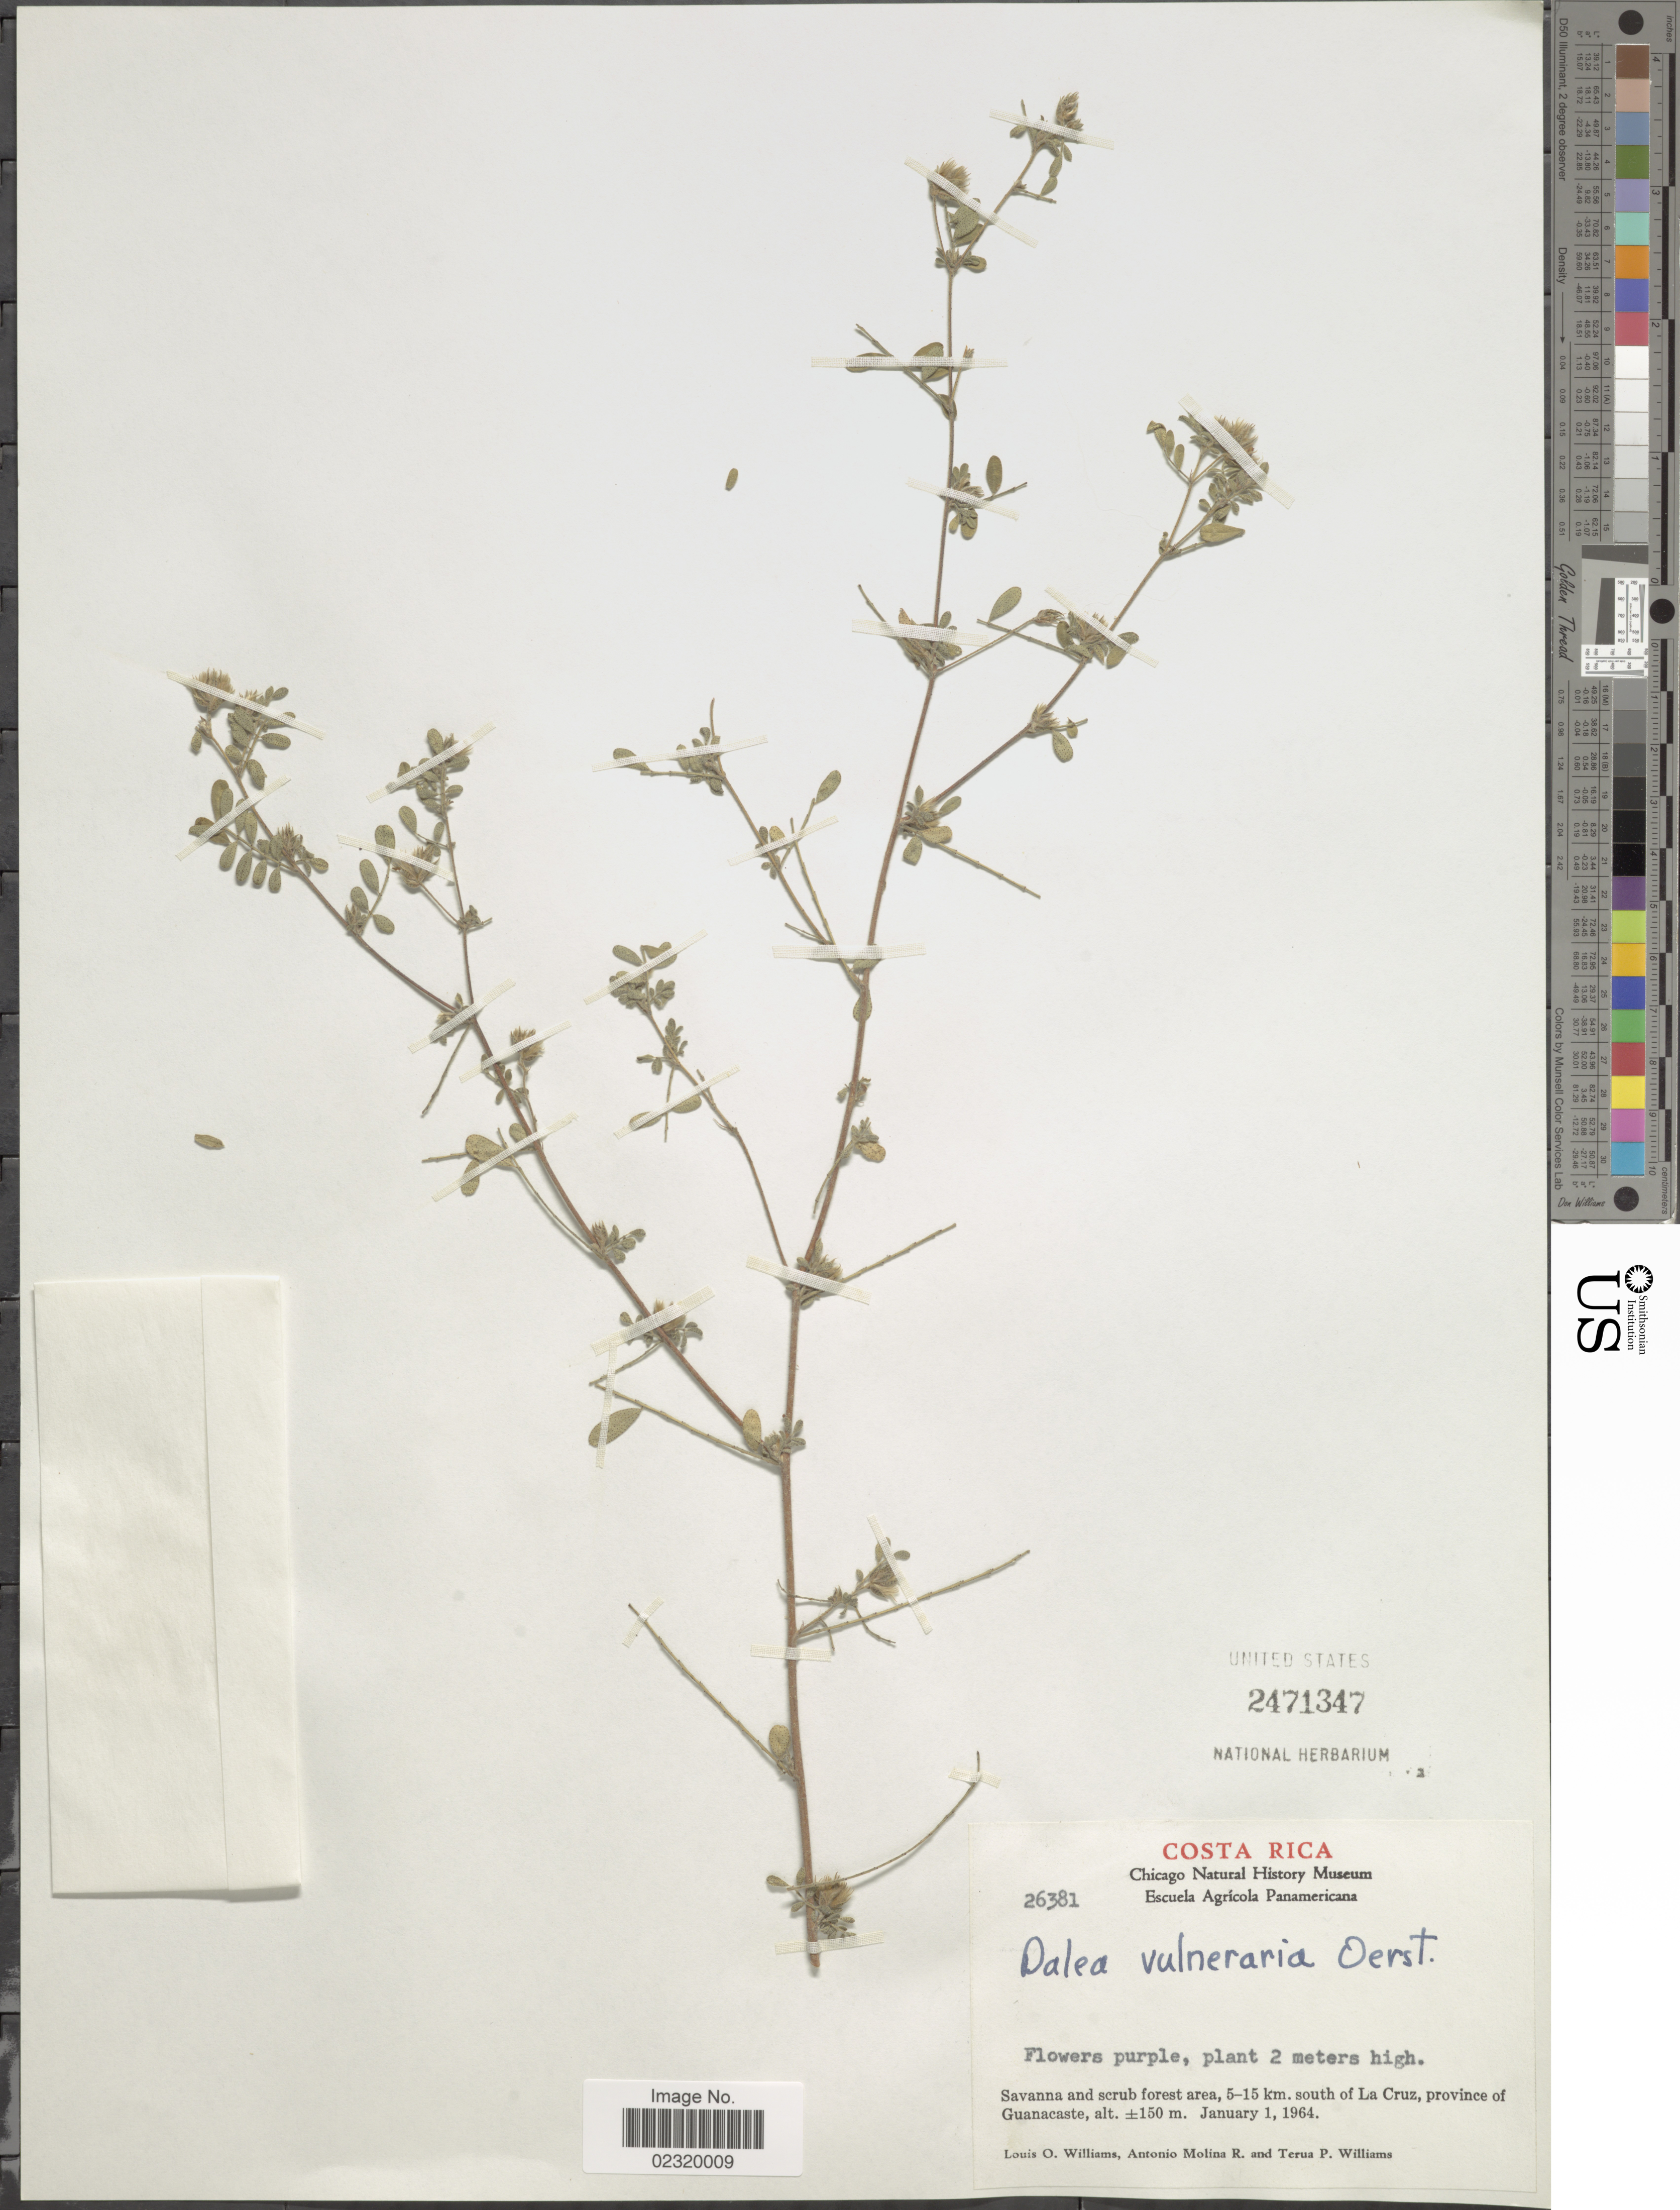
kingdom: Plantae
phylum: Tracheophyta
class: Magnoliopsida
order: Fabales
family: Fabaceae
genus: Dalea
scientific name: Dalea scandens var. vulneraria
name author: (Oerst.) Barneby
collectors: L. O. Williams, A. Molina R. & T. P. Williams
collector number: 26381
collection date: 1964-01-01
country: Costa Rica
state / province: Guanacaste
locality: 5-15 km. south of La Cruz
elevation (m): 150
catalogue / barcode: US 2471347